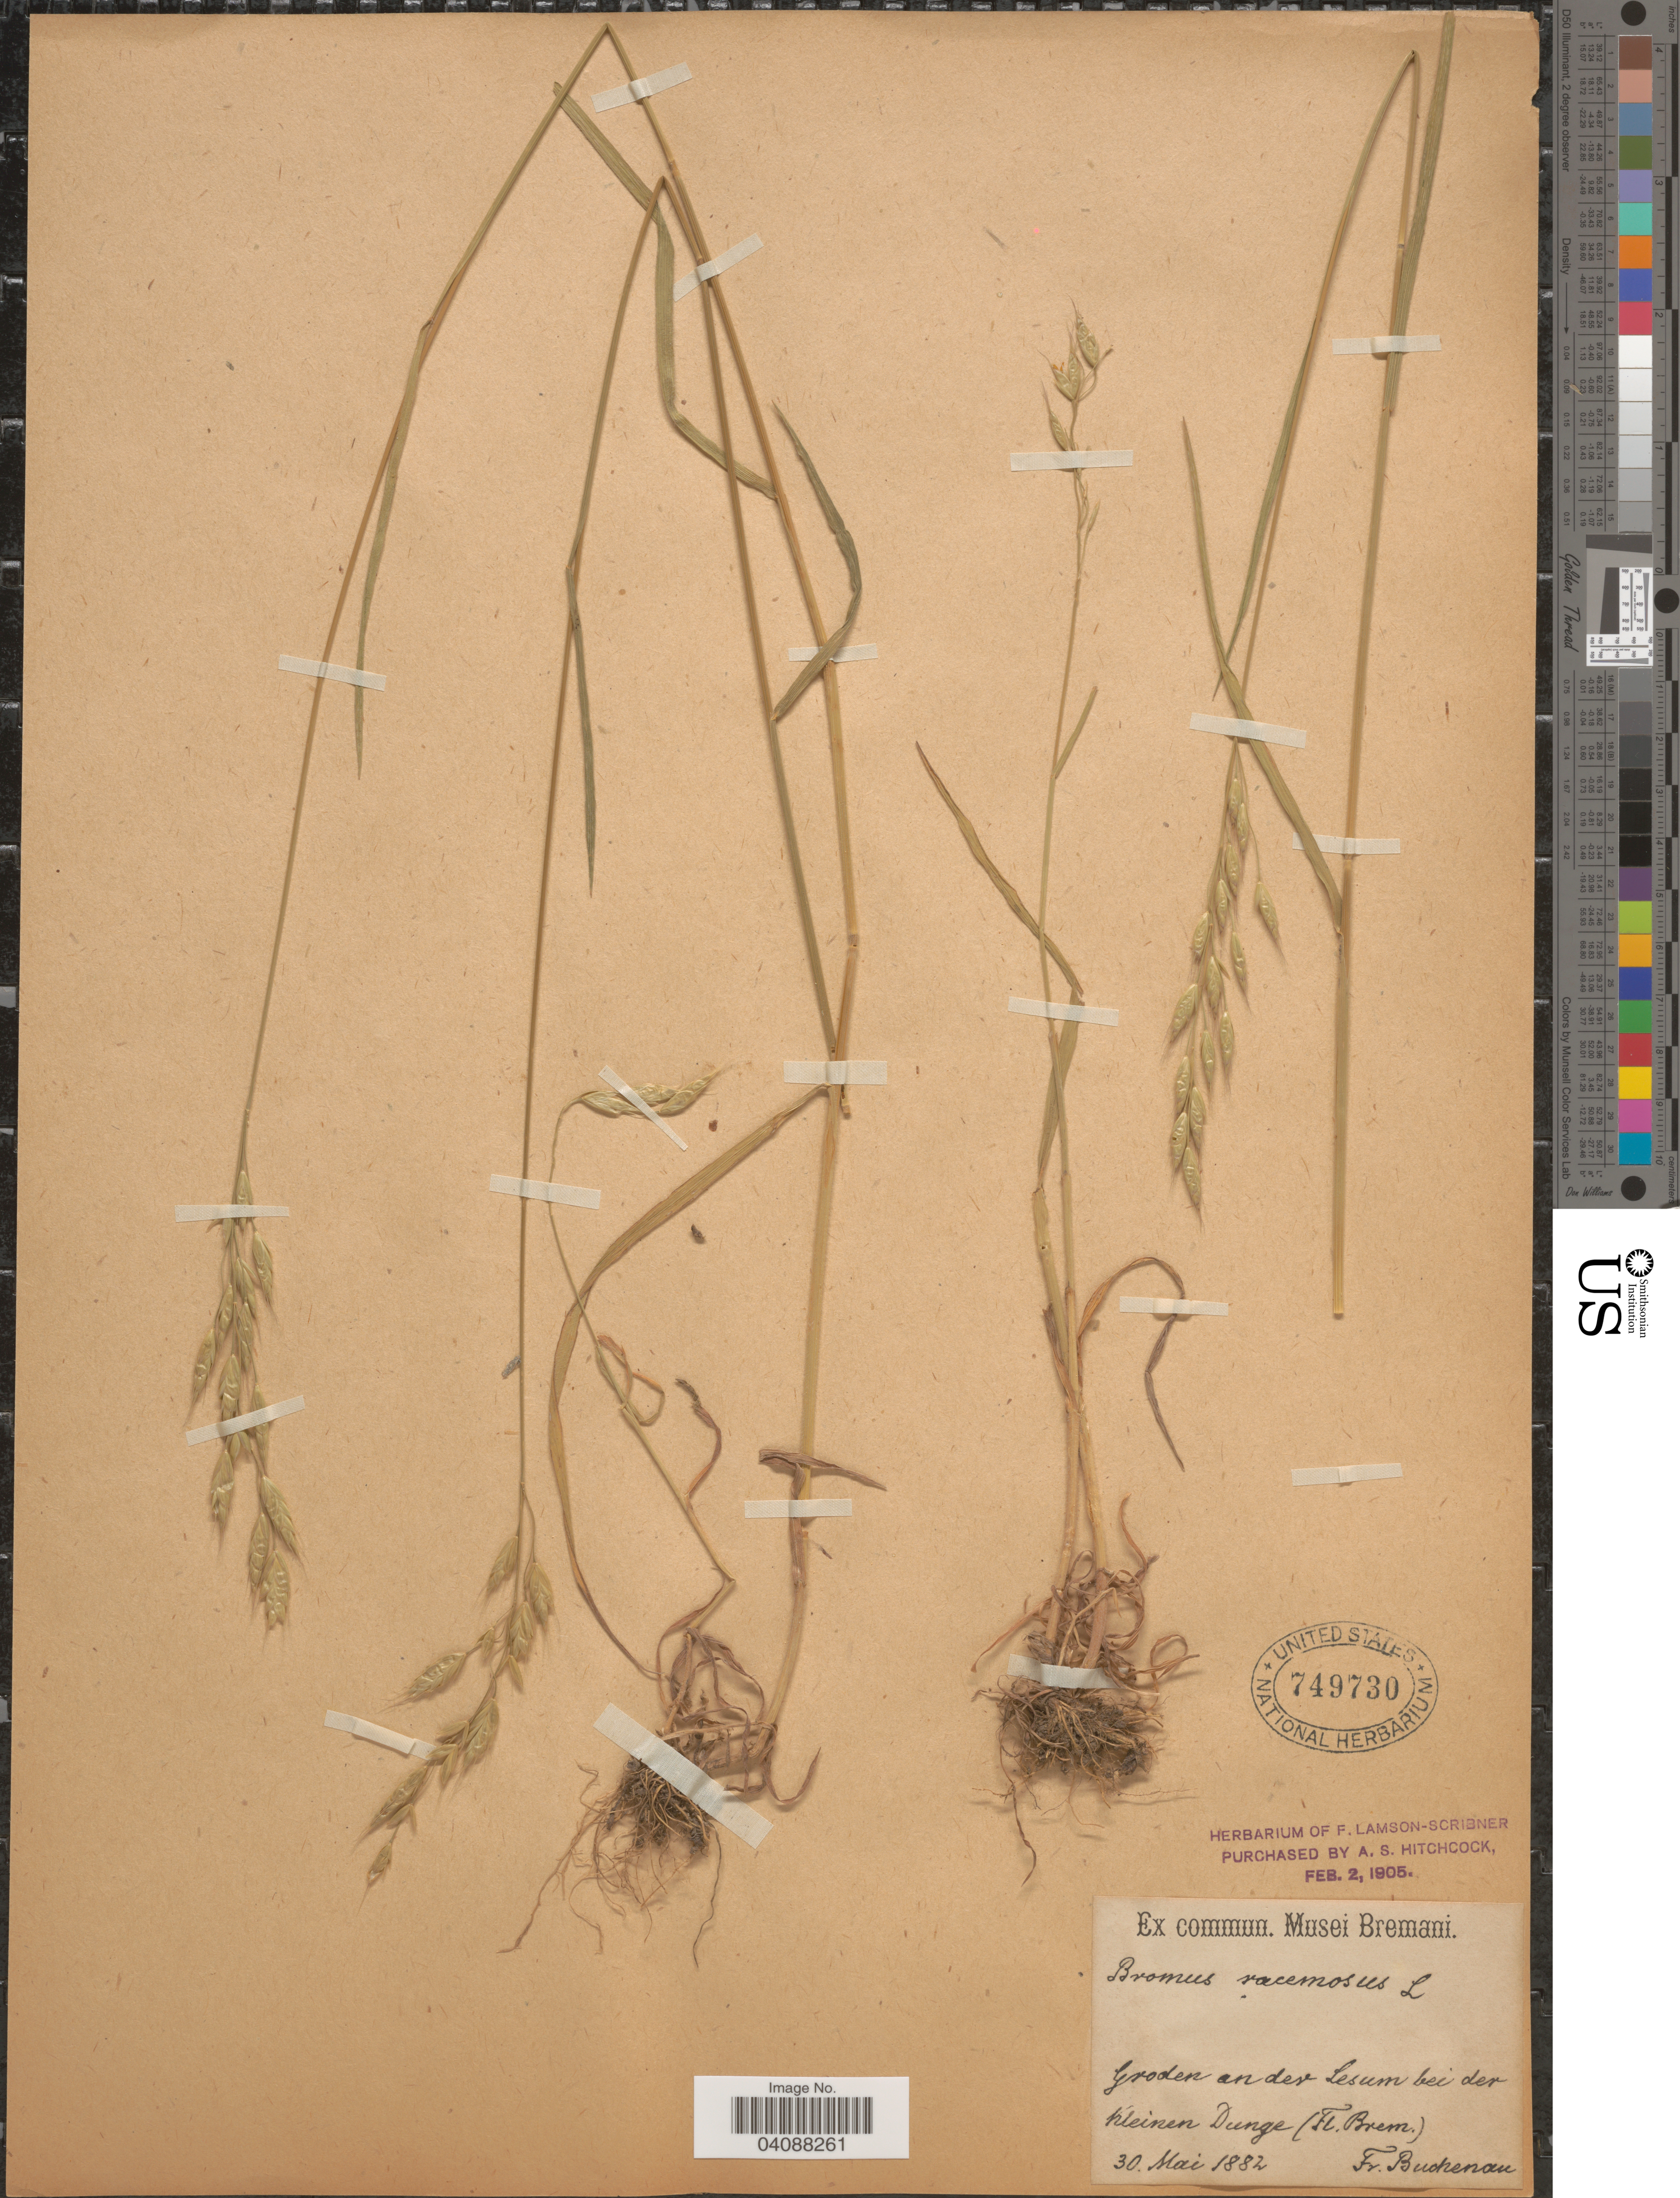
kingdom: Plantae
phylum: Tracheophyta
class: Liliopsida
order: Poales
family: Poaceae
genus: Bromus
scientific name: Bromus racemosus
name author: L.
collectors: F. Buchenau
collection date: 1882-05-30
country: Germany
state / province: Bremen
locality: Groden an dev Lesum bei der kleinen Dunge.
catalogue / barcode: US 749730